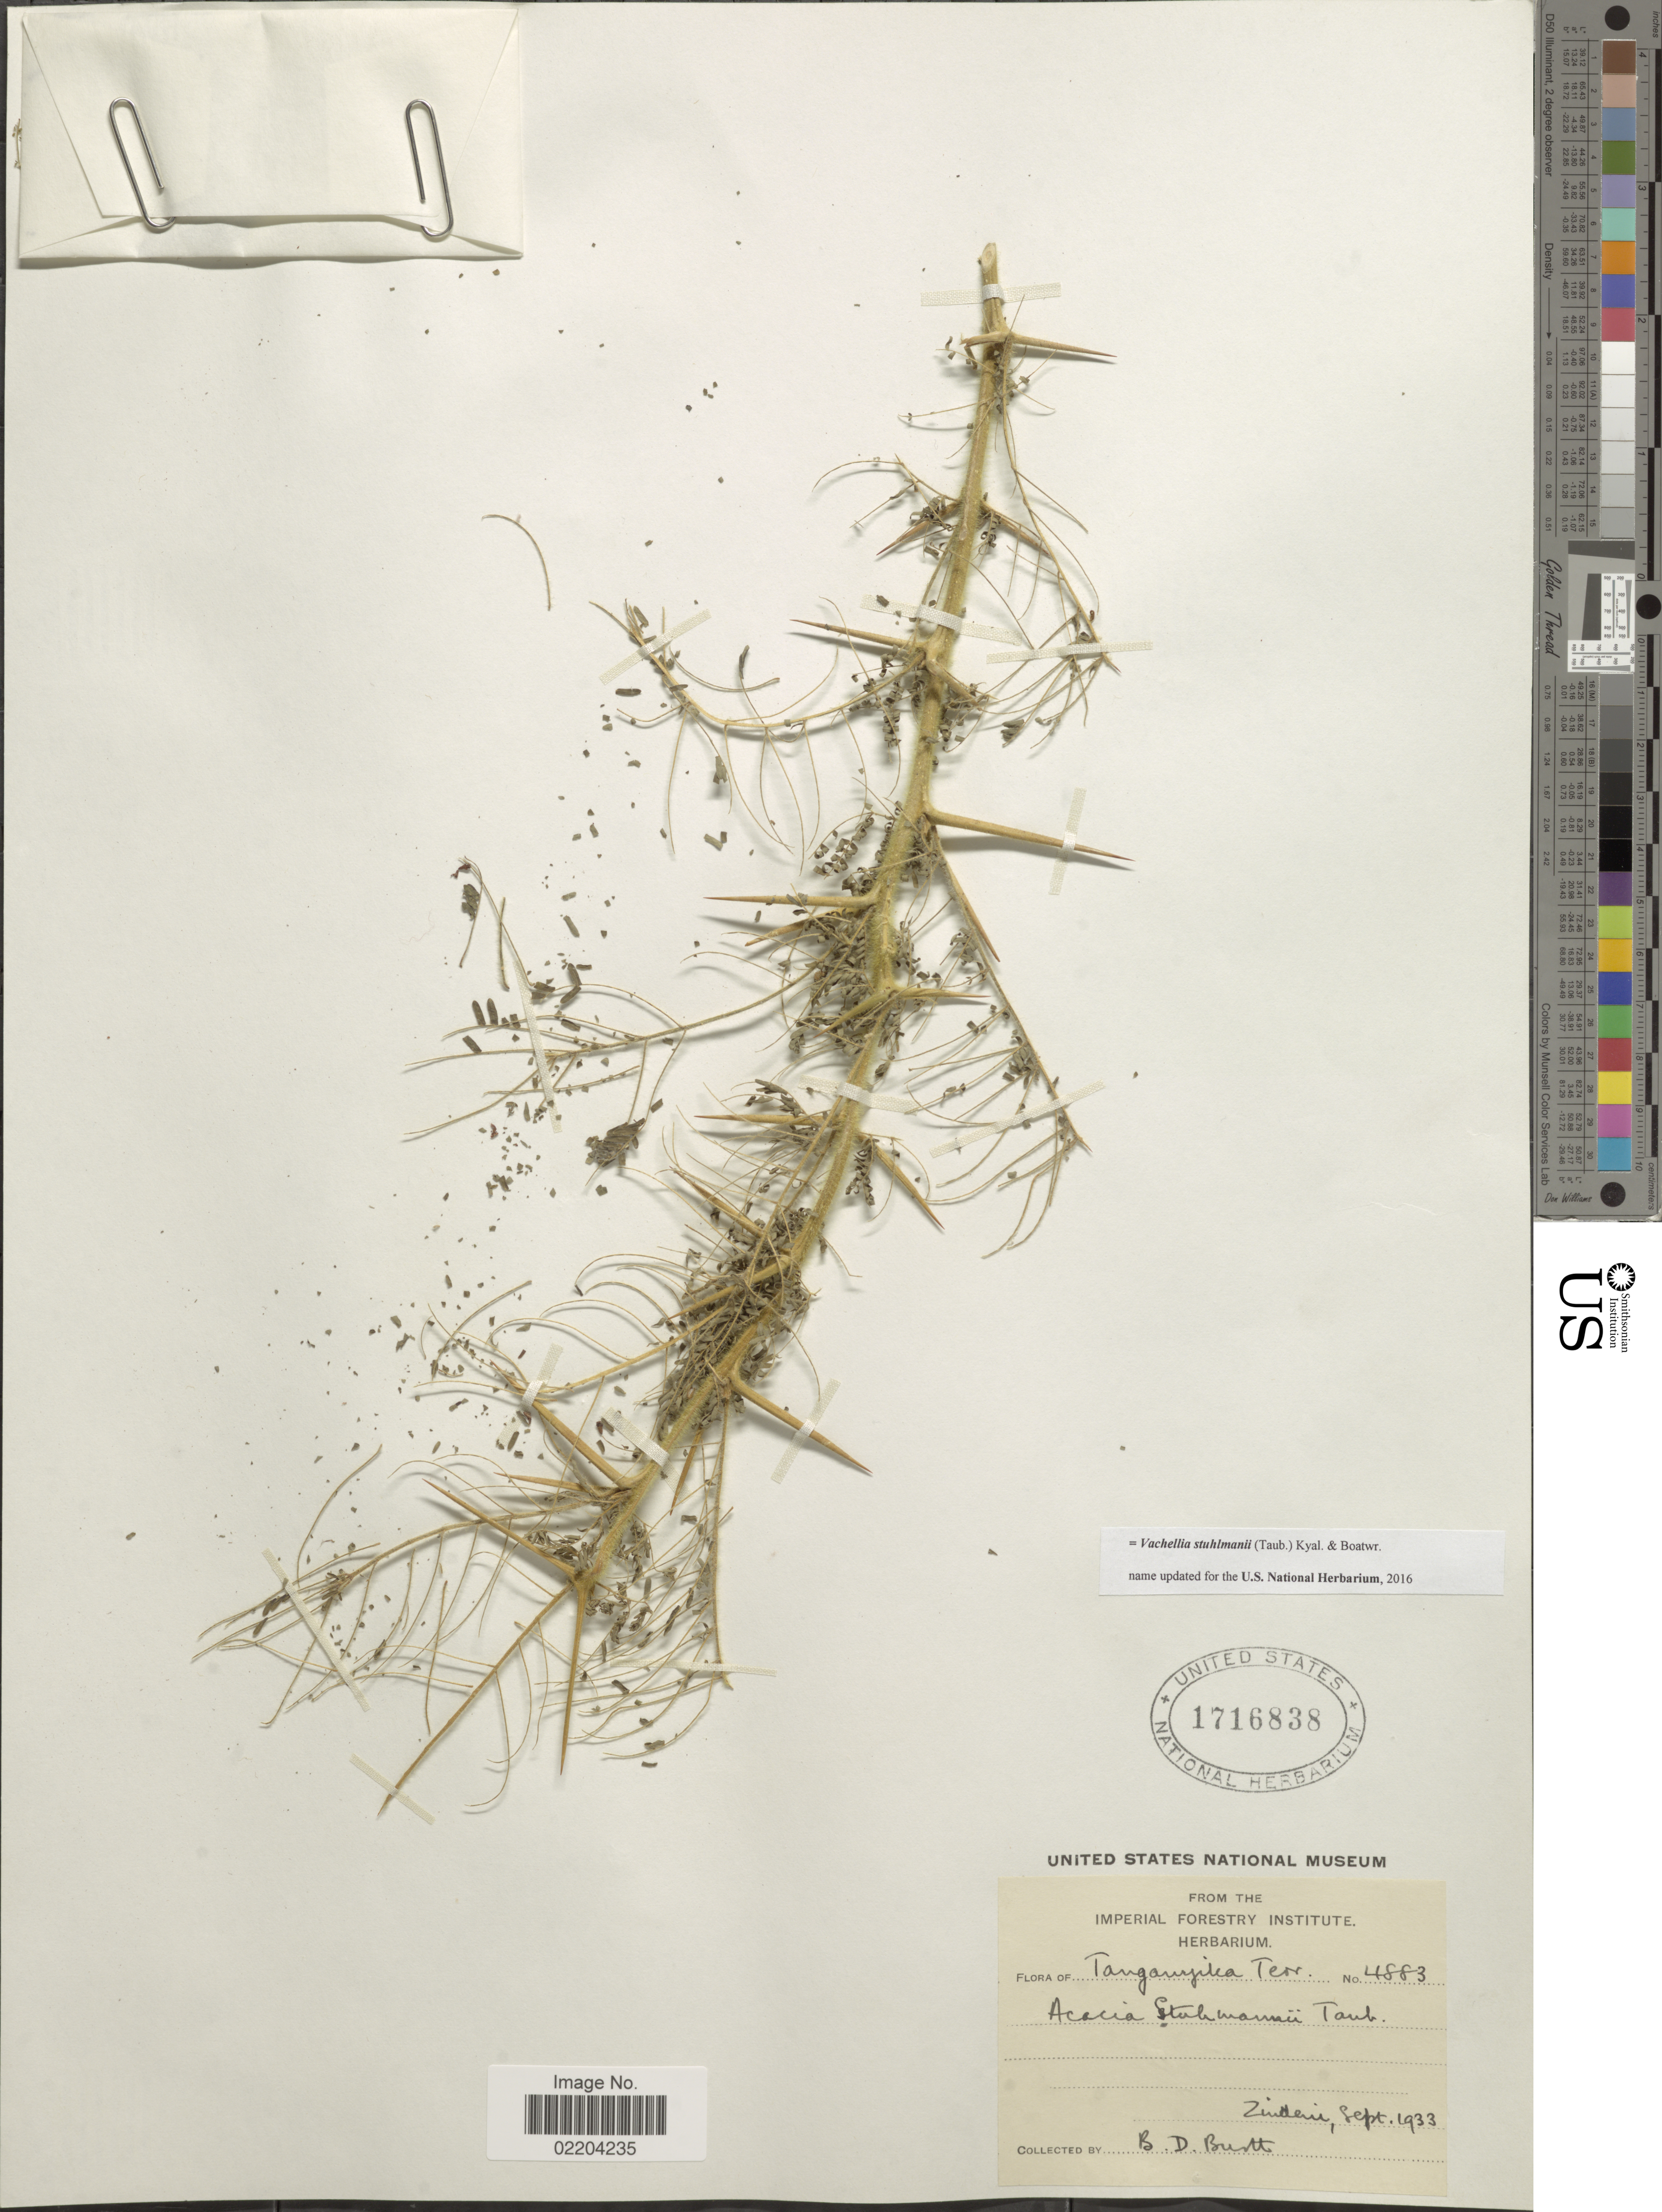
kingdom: Plantae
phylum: Tracheophyta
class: Magnoliopsida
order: Fabales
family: Fabaceae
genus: Vachellia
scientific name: Vachellia stuhlmannii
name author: (Taub.) Kyal. & Boatwr.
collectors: B. D. Burtt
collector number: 4883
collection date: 1933-09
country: Tanzania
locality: Tanganyika Terr. Zindeni [interpreted]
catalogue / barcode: US 1716838